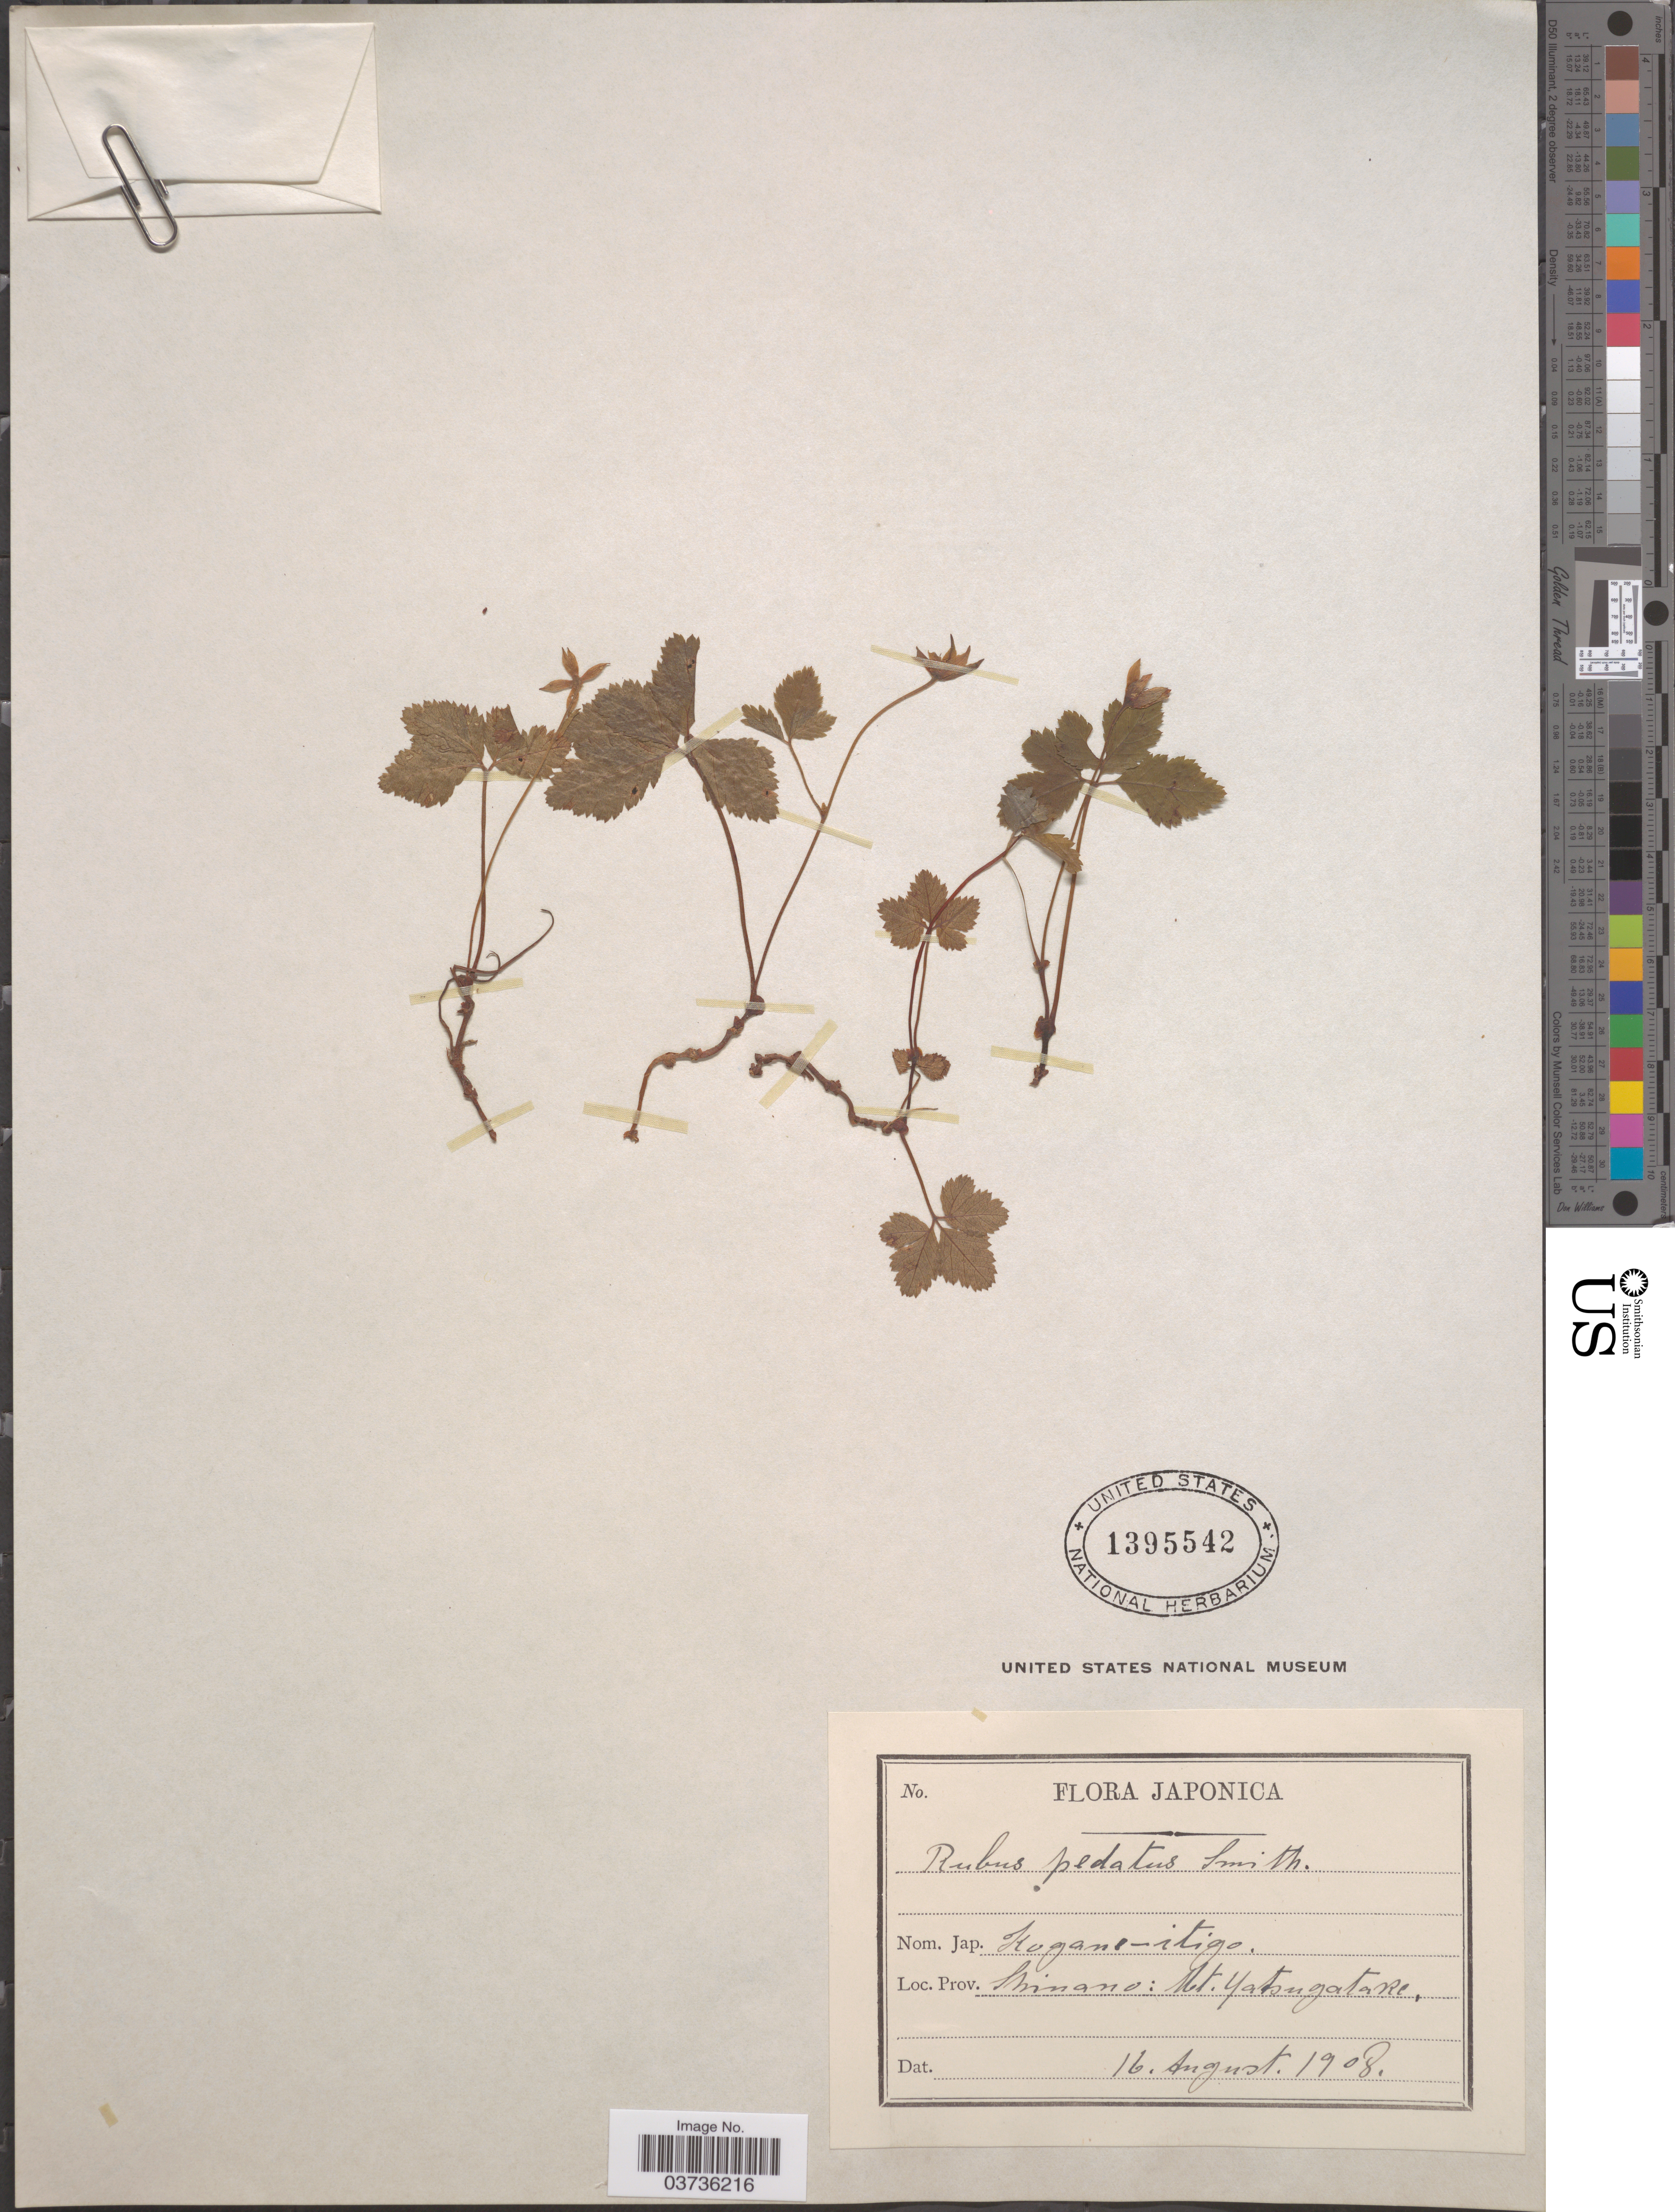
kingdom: Plantae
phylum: Tracheophyta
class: Magnoliopsida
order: Rosales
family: Rosaceae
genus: Rubus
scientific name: Rubus pedatus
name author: Sm.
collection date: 1908-08-16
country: Japan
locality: Shinano: Mt. Yatsugatare.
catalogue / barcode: US 1395542